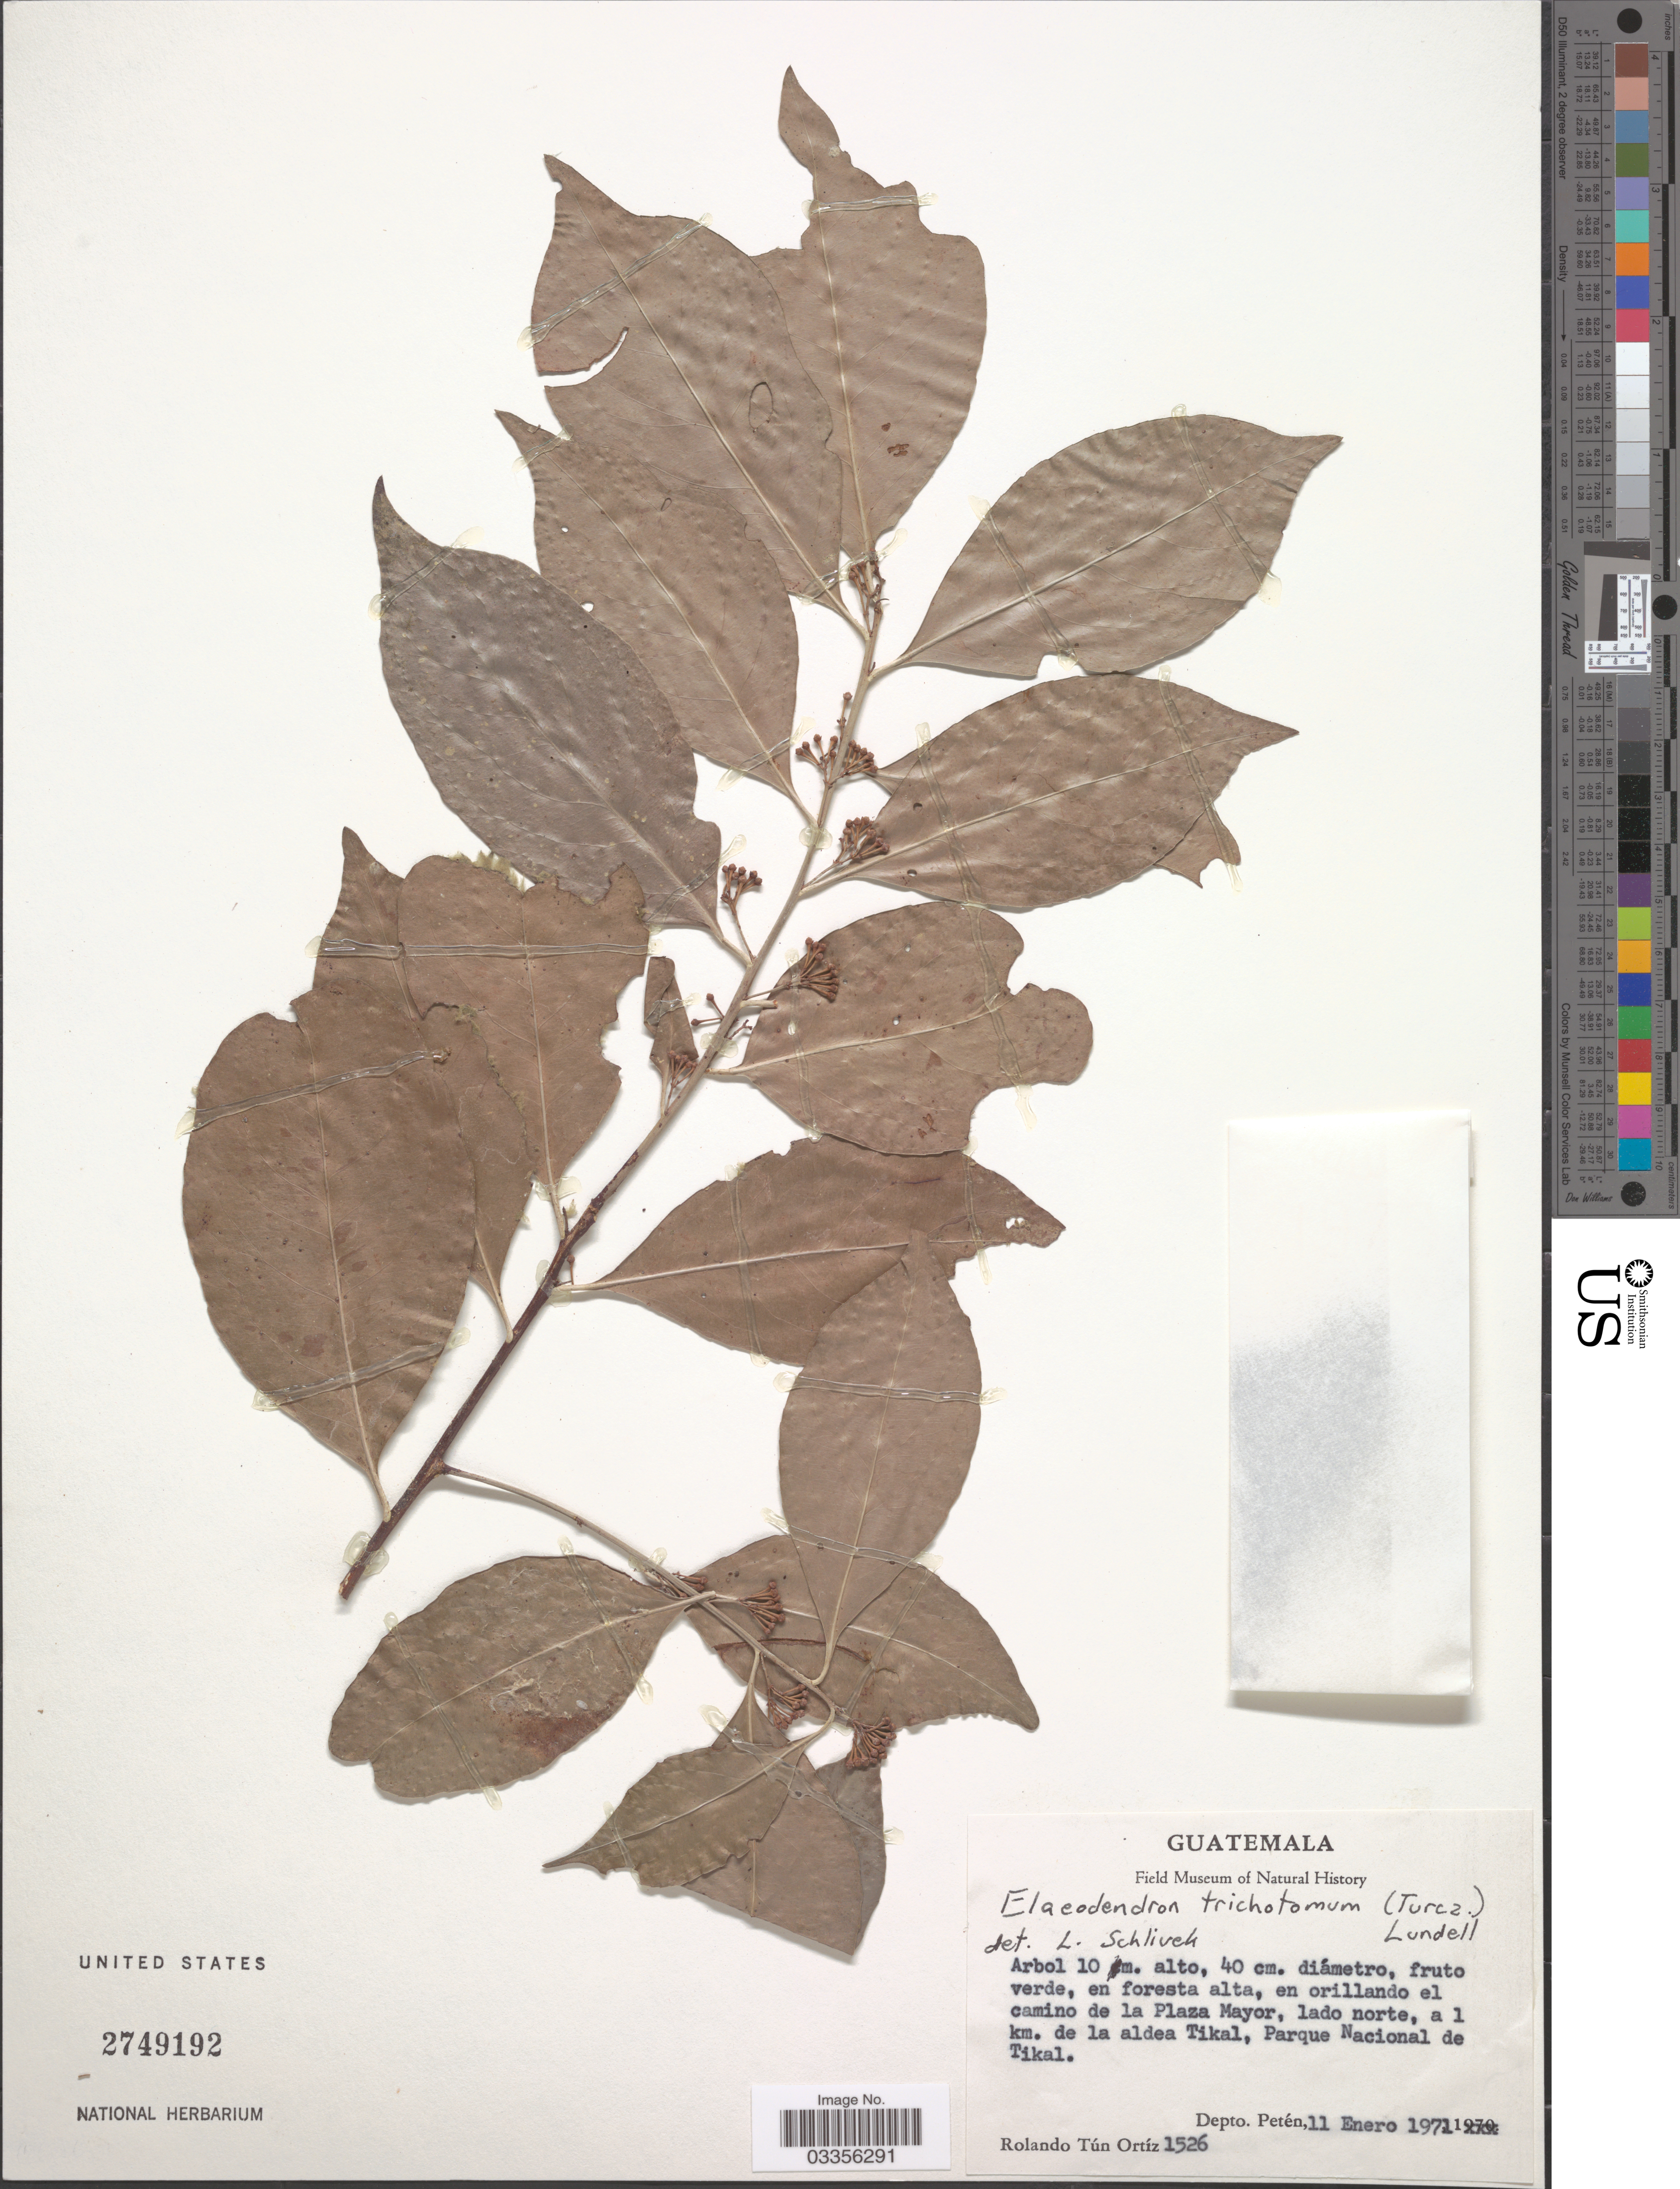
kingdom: Plantae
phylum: Tracheophyta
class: Magnoliopsida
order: Celastrales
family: Celastraceae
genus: Elaeodendron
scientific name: Elaeodendron trichotomum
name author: (Turcz.) Lundell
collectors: R. Ortiz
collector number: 1526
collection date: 1971-01-11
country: Guatemala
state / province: El Petén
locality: En orillando el camino de la Plaza Mayos, lado norte, a 1 km. de la aldea Tikal, Parque Nacional de Tikal. Depto. Petén.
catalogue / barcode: US 2749192